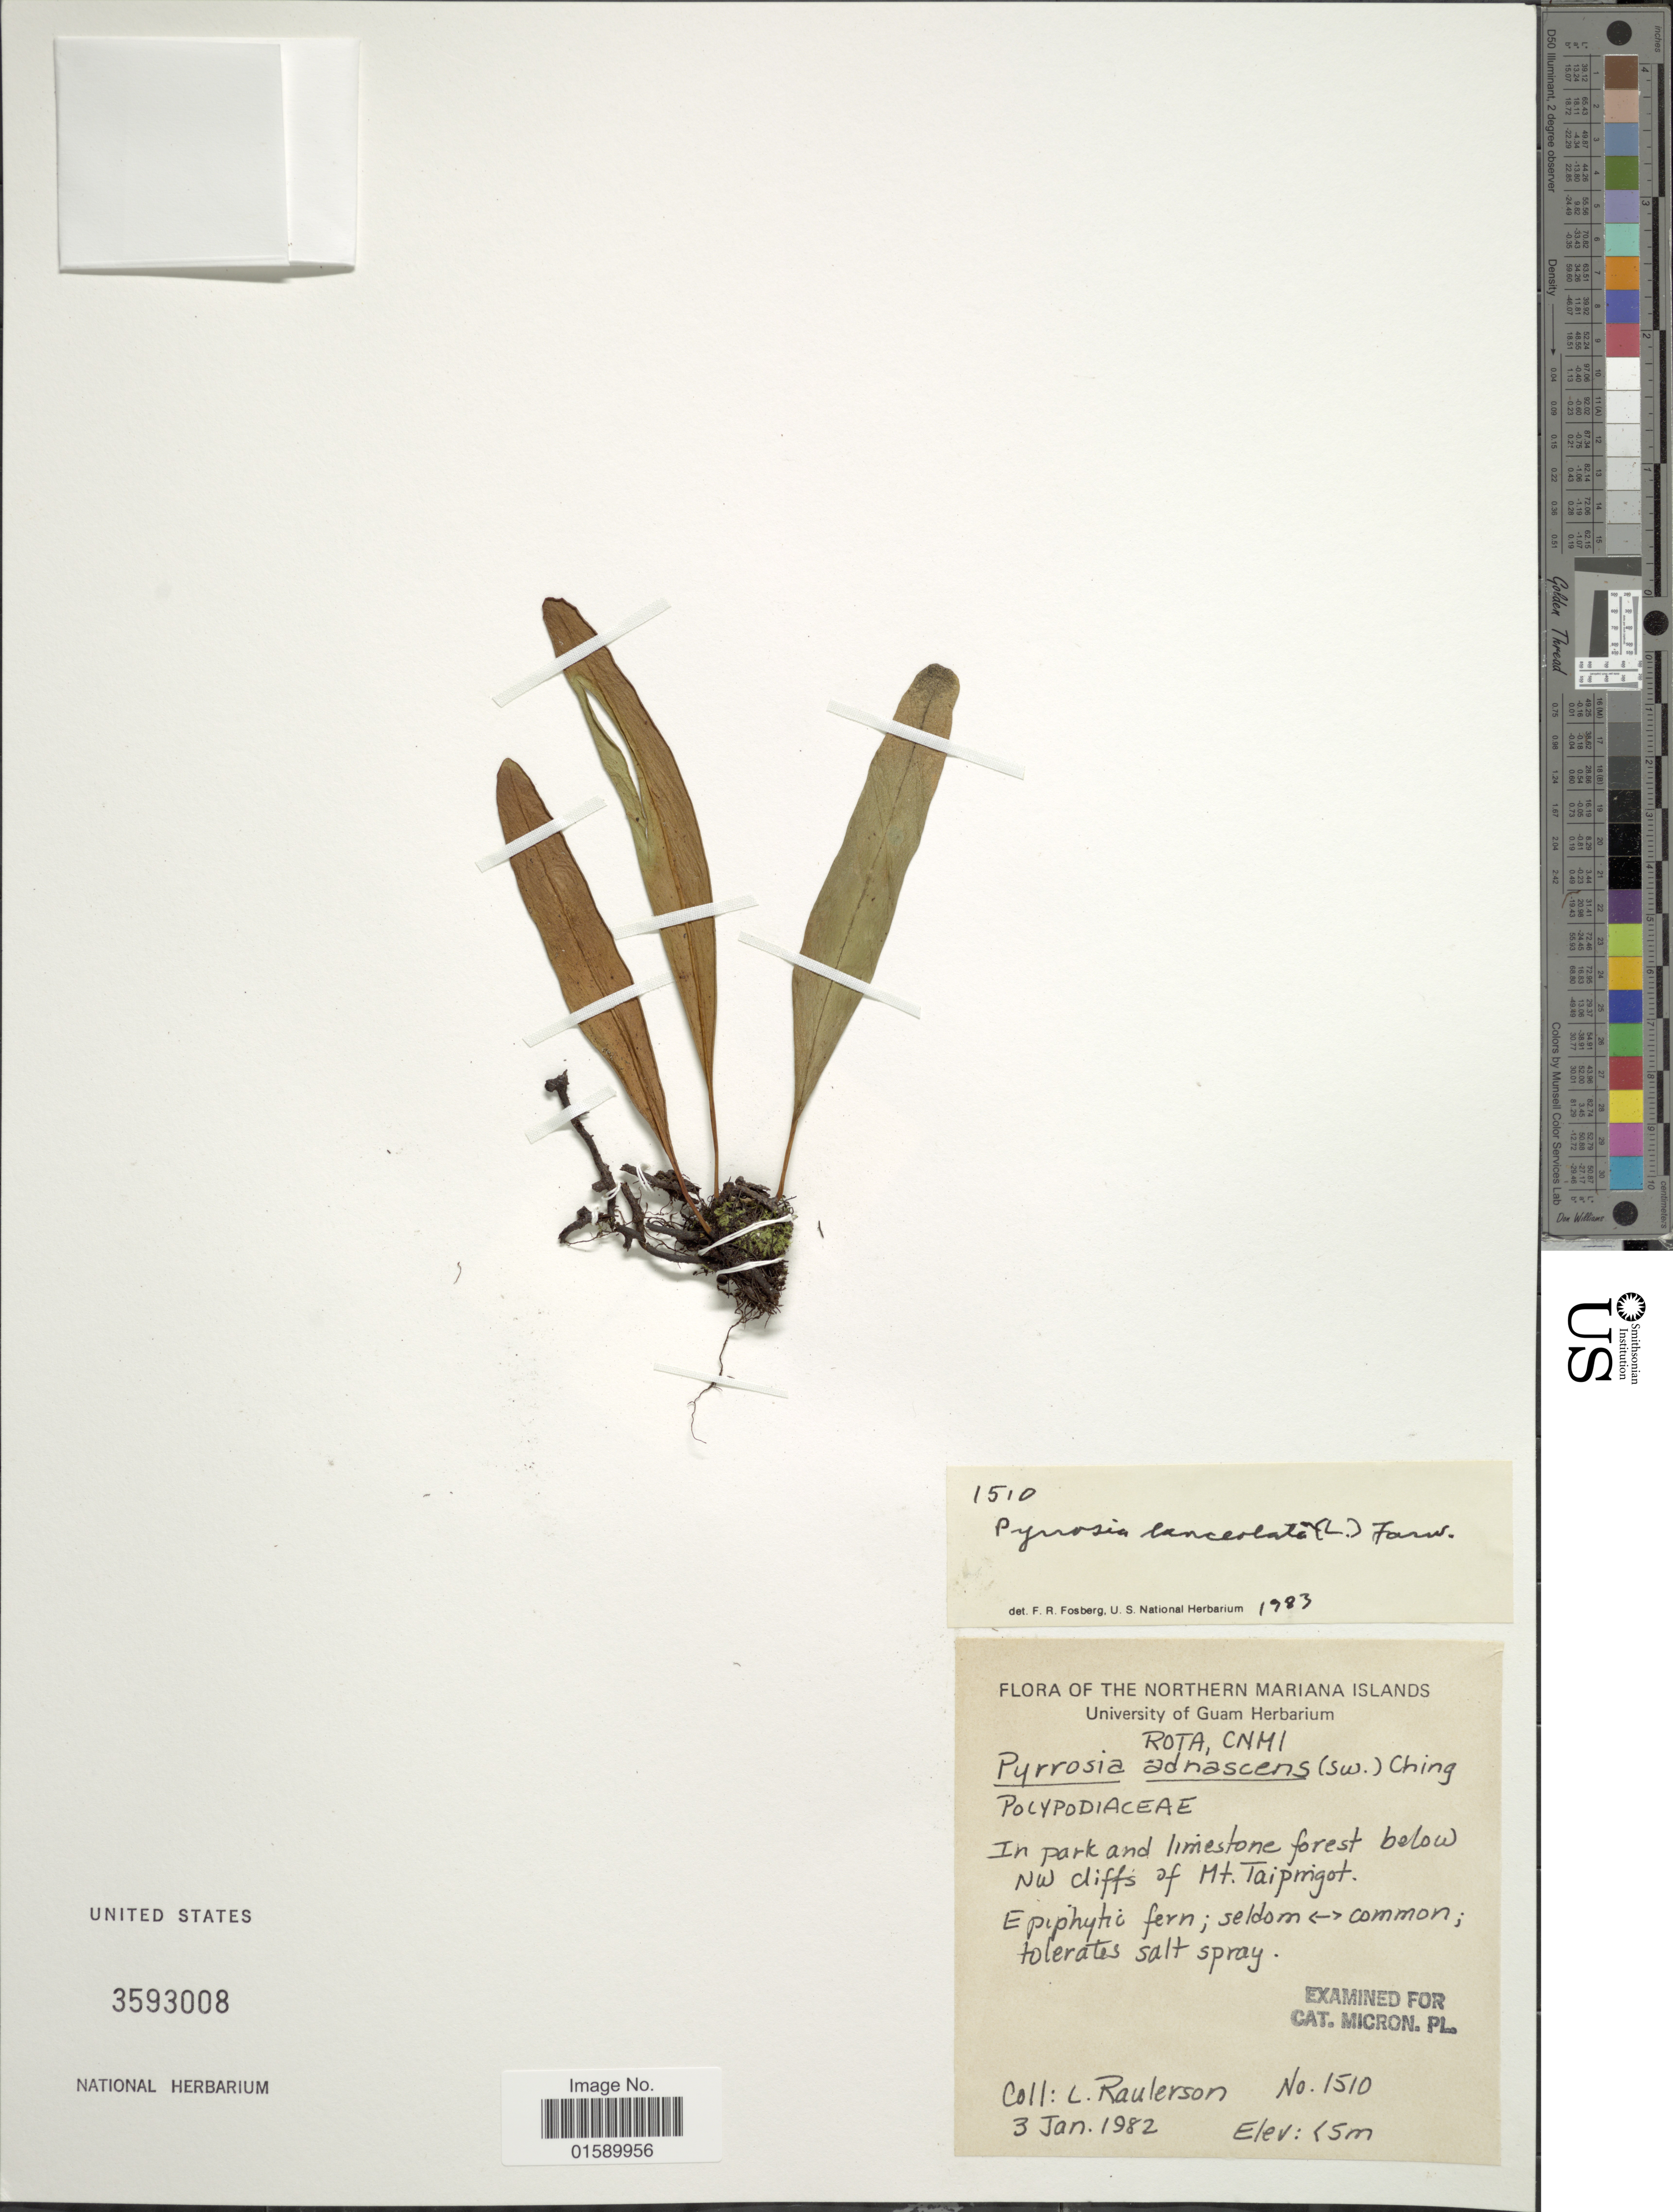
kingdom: Plantae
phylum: Tracheophyta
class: Polypodiopsida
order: Polypodiales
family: Polypodiaceae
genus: Pyrrosia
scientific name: Pyrrosia lanceolata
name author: (L.) Farw.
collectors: L. Raulerson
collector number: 1510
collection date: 1982-01-03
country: Northern Mariana Islands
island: Rota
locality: Rota, CNMI. In park and limestone forest below NW cliffs of Mt. Taipmigot. [interpreted]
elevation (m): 5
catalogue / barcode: US 3593008